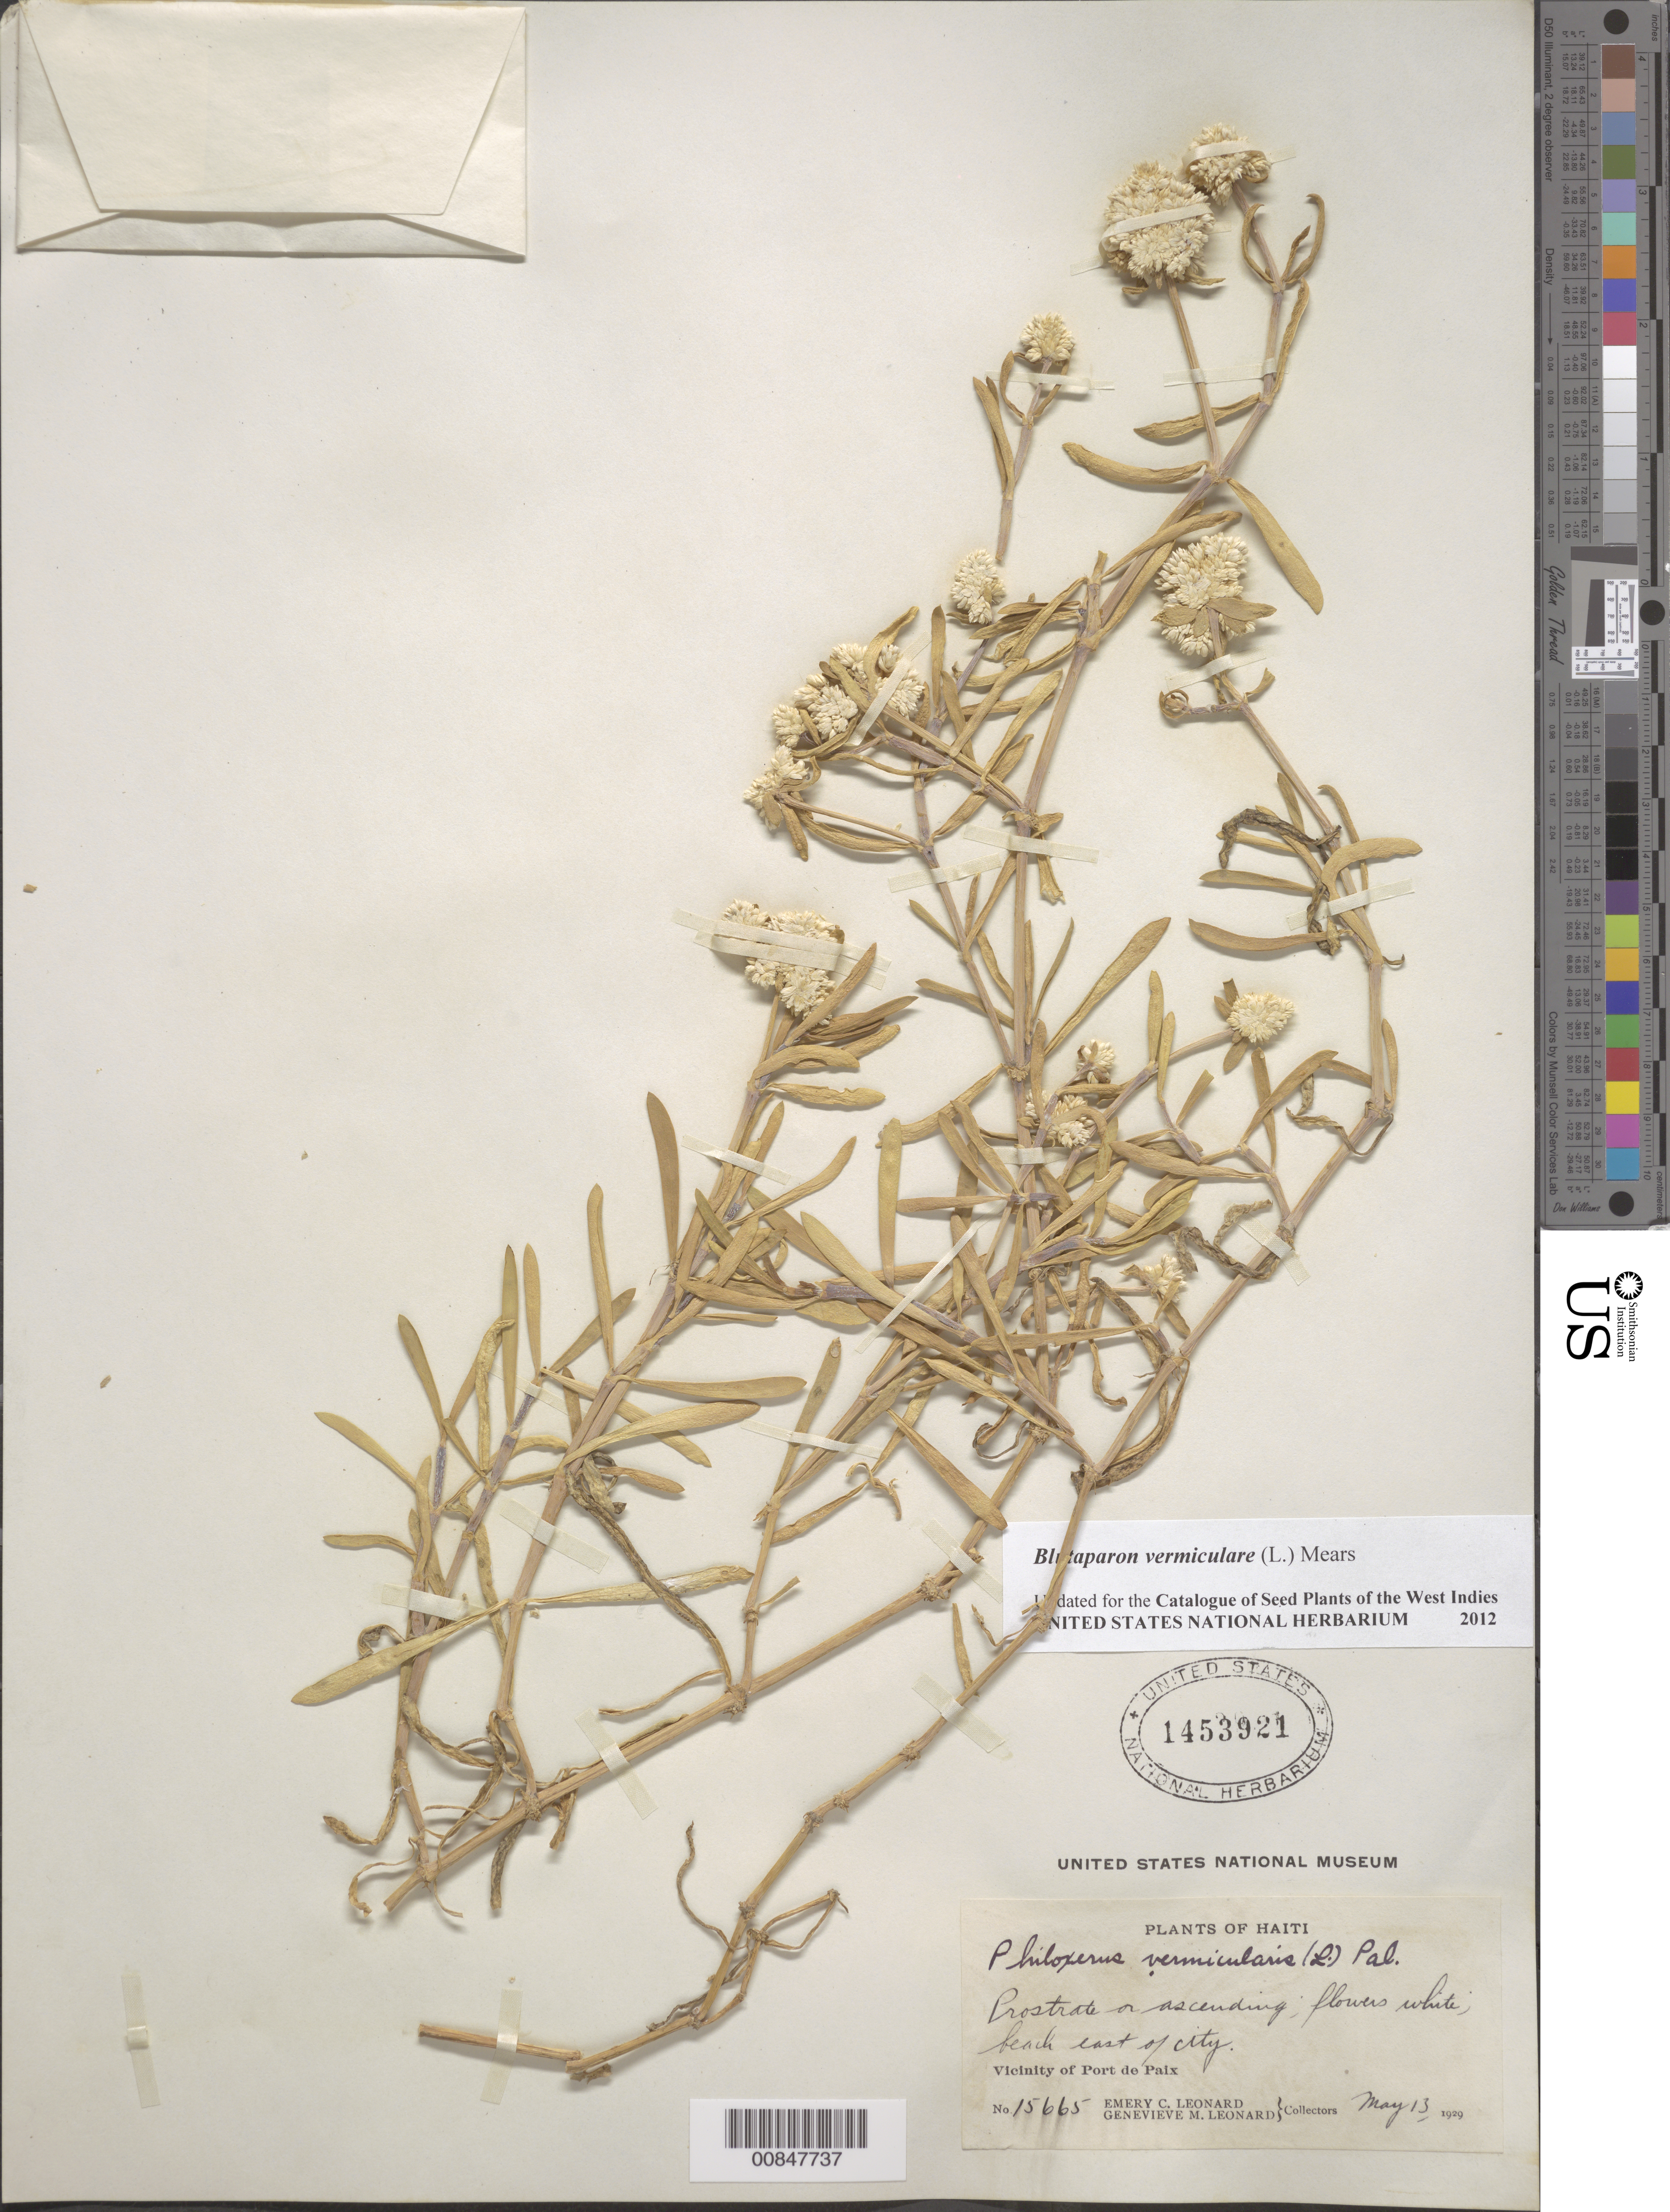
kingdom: Plantae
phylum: Tracheophyta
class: Magnoliopsida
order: Caryophyllales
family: Amaranthaceae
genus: Gomphrena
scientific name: Gomphrena vermicularis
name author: L.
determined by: Strong, Mark T., (BOT), Smithsonian Institution - National Museum of Natural History (UNITED STATES)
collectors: E. C. Leonard & G. M. Leonard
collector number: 15665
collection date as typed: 13 May 1929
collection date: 1929-05-13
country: Haiti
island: Hispaniola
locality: Vicinity of Port de Paix. Beach east of city.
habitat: Beach.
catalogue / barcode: US 1453921